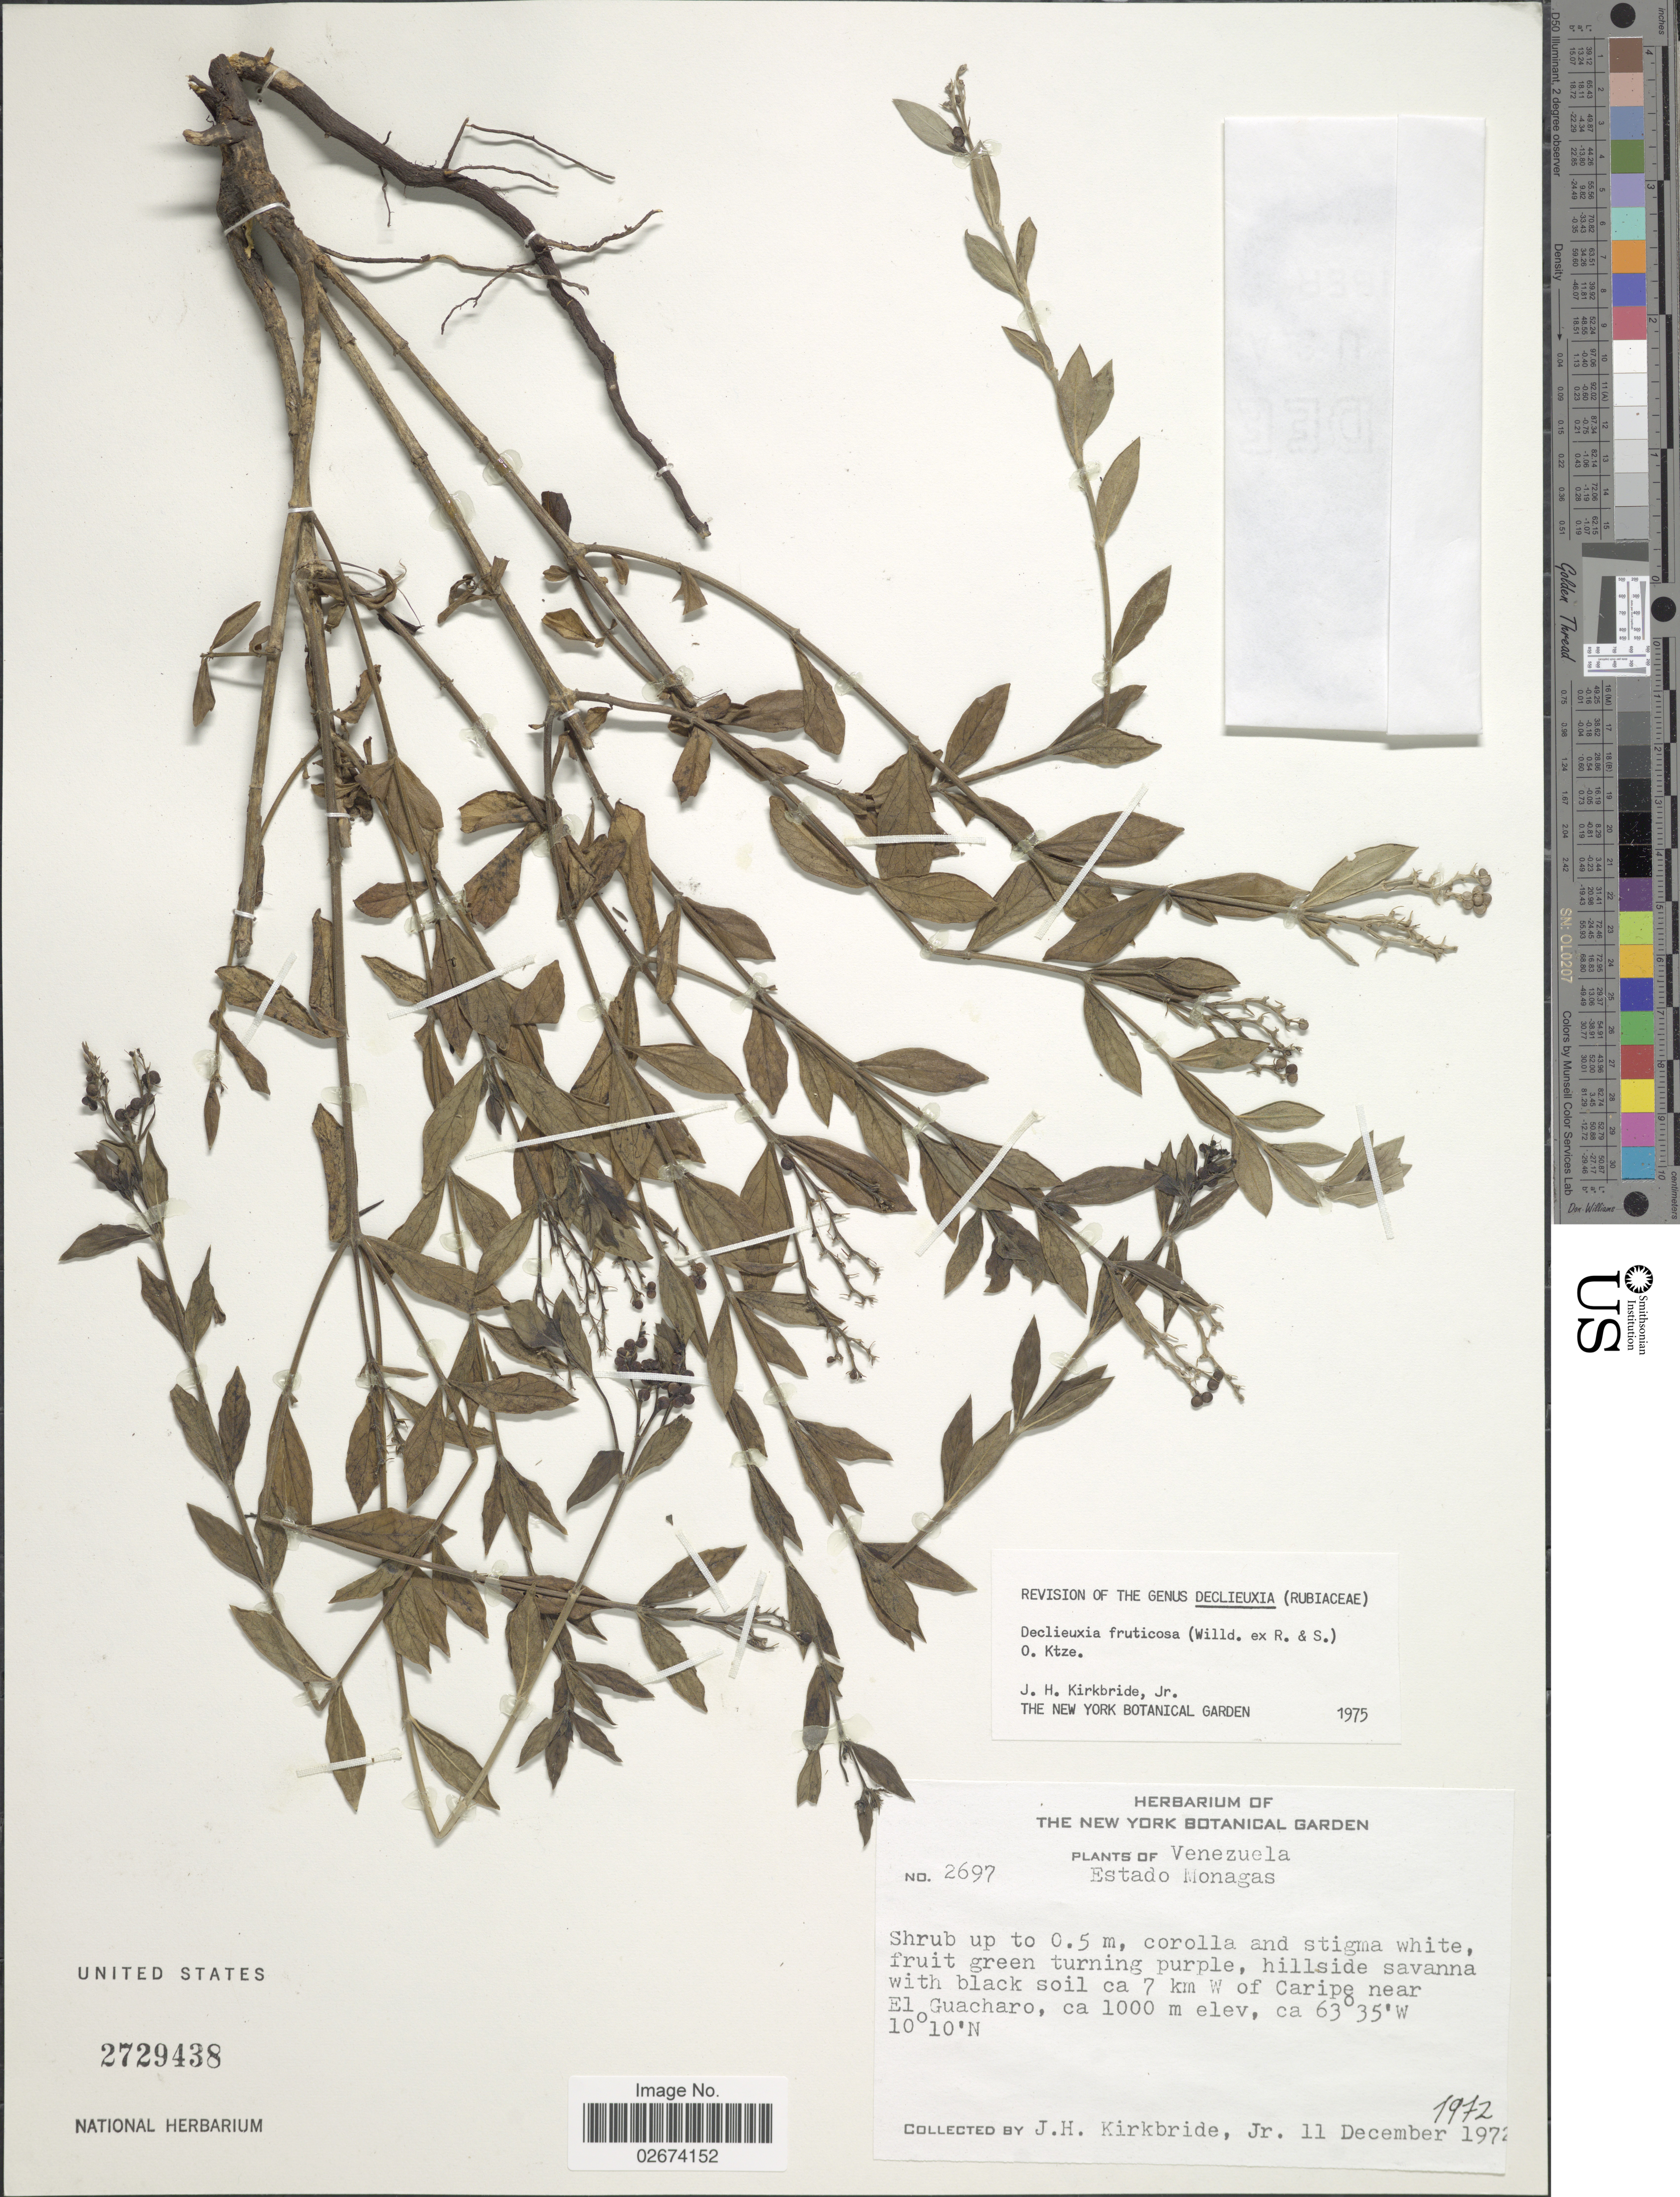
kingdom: Plantae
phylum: Tracheophyta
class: Magnoliopsida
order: Gentianales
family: Rubiaceae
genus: Declieuxia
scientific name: Declieuxia fruticosa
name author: (Willd. ex Roem. & Schult.) Kuntze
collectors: J. H. Kirkbride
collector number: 2697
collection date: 1972-12-11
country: Venezuela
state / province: Monagas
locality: Hillside savanna with black soil ca 7 km W of Caripe near El Guacharo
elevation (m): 1000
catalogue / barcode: US 2729438